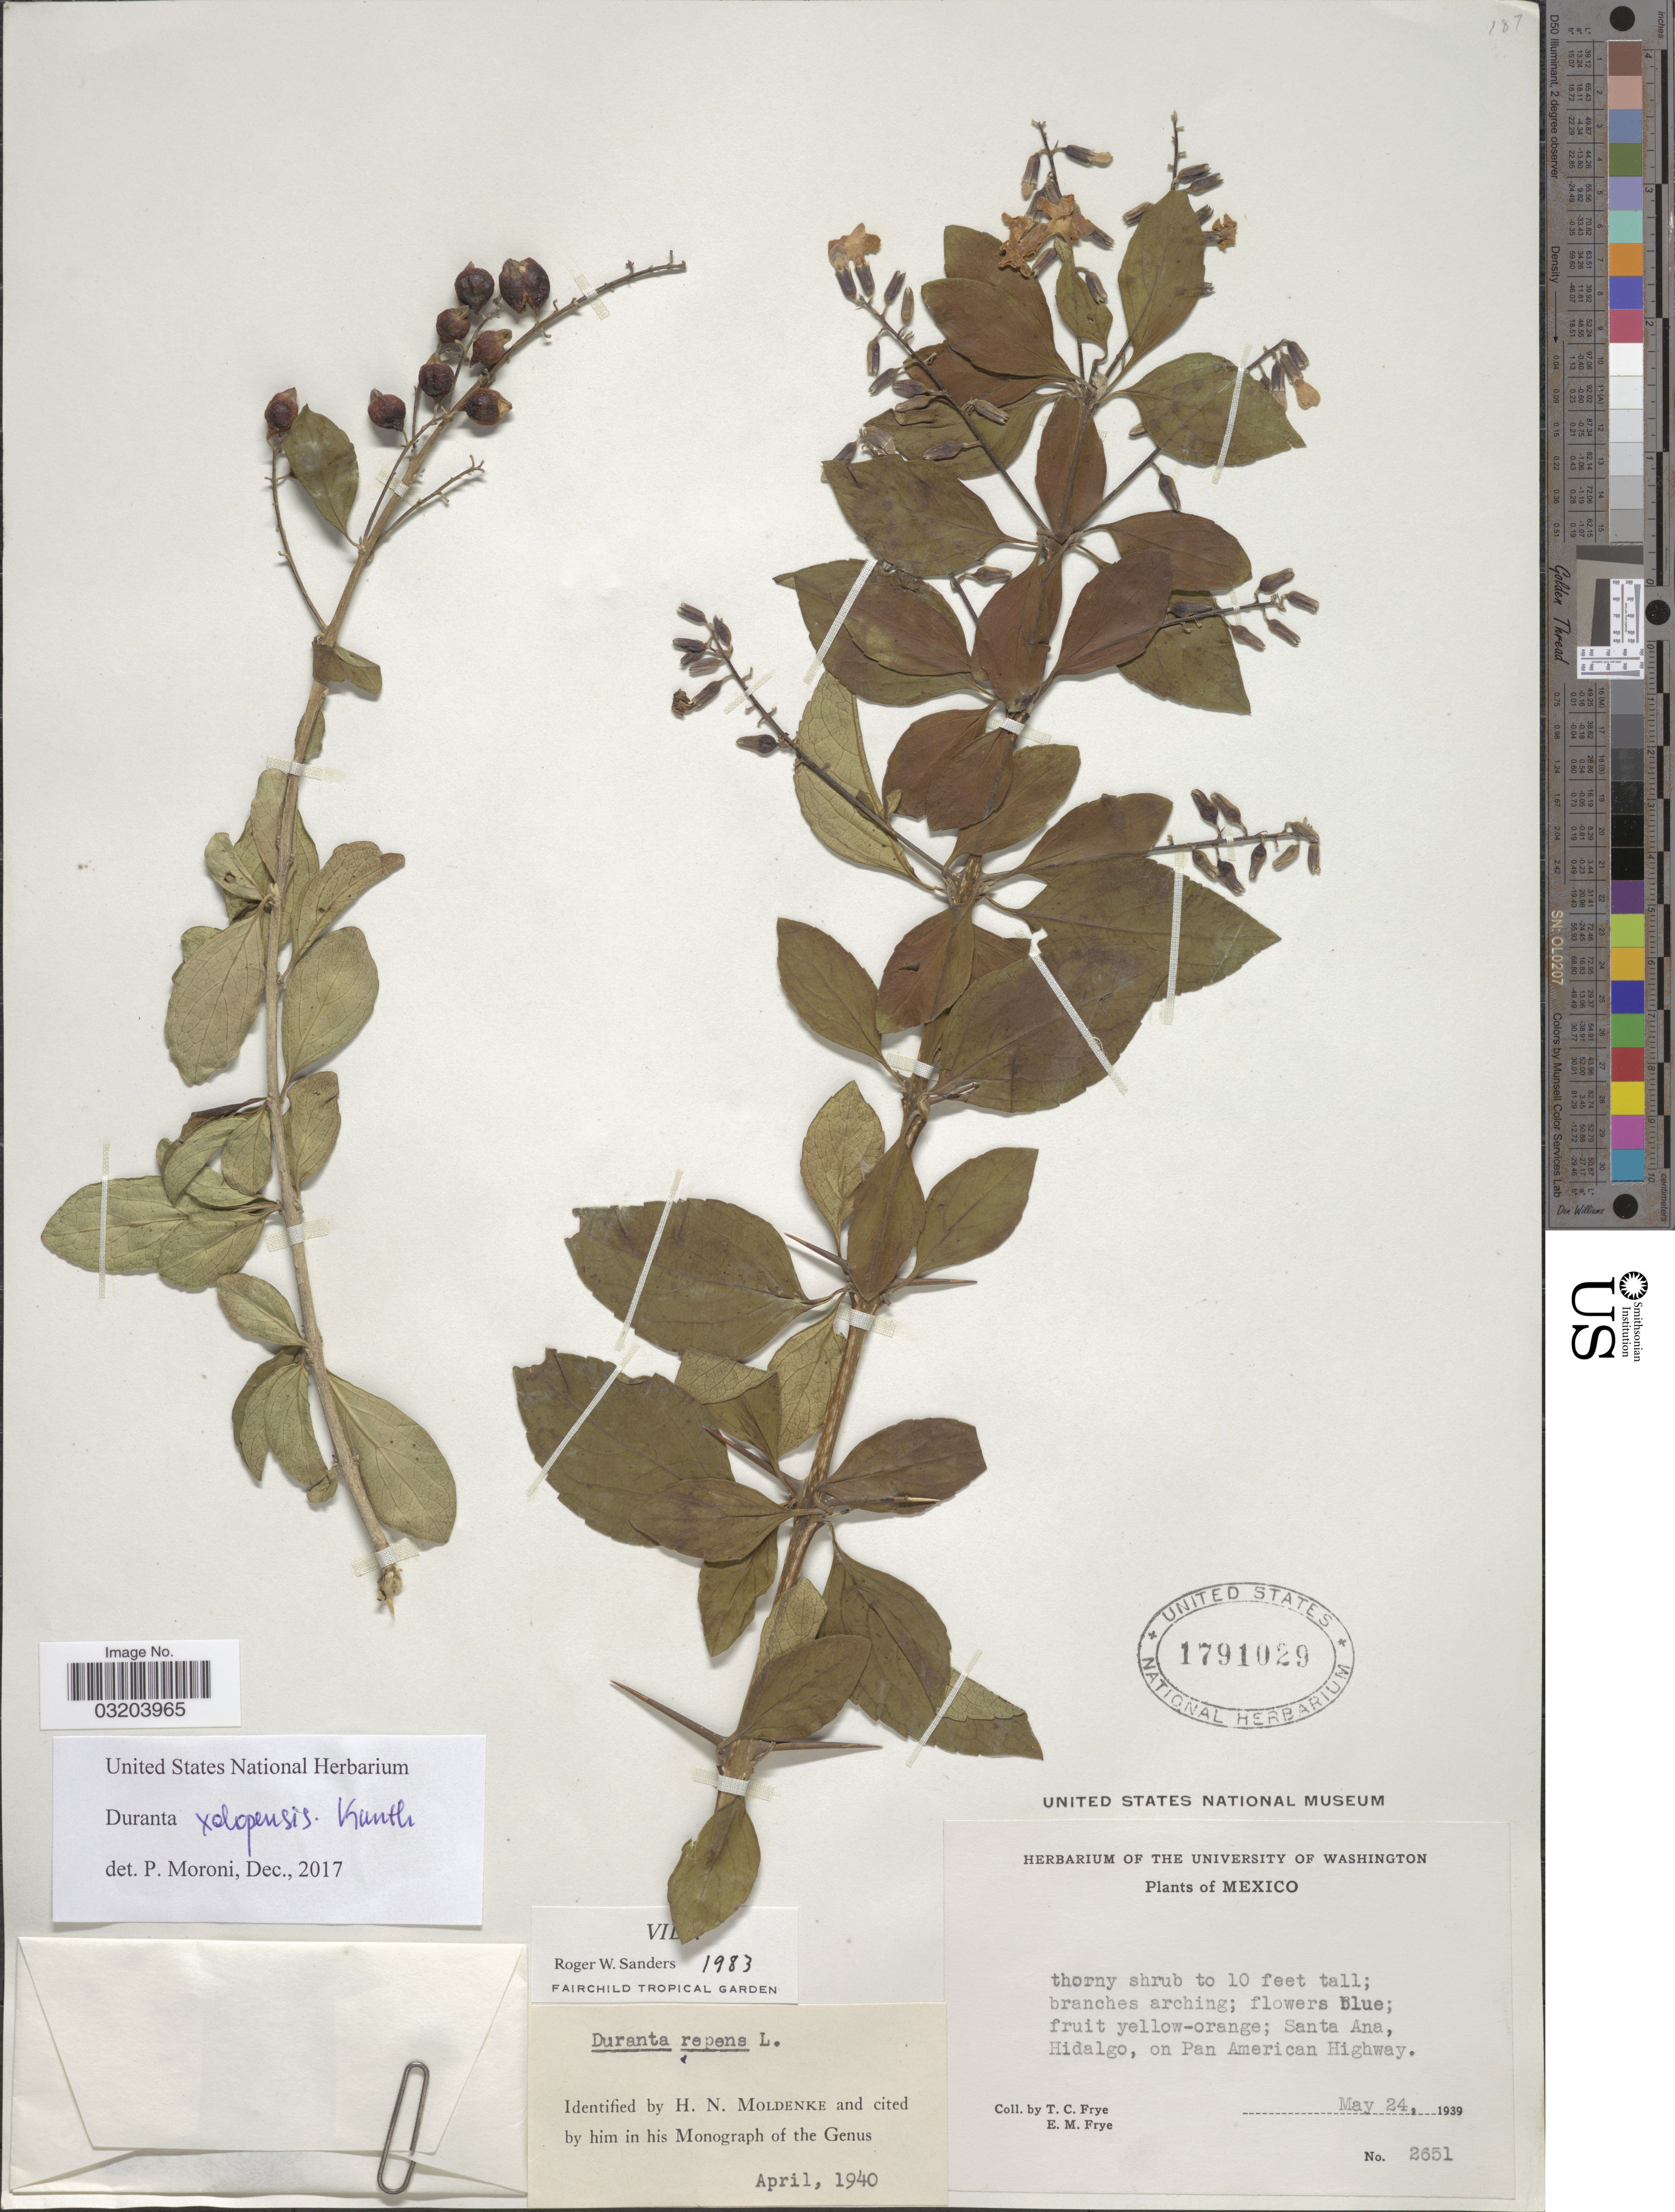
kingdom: Plantae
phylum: Tracheophyta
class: Magnoliopsida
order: Lamiales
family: Verbenaceae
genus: Duranta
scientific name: Duranta erecta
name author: L.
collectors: T. C. Frye & E. Frye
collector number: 2651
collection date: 1939-05-24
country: Mexico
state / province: Hidalgo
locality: Santa Ana, on Pan American Highway.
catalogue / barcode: US 1791029